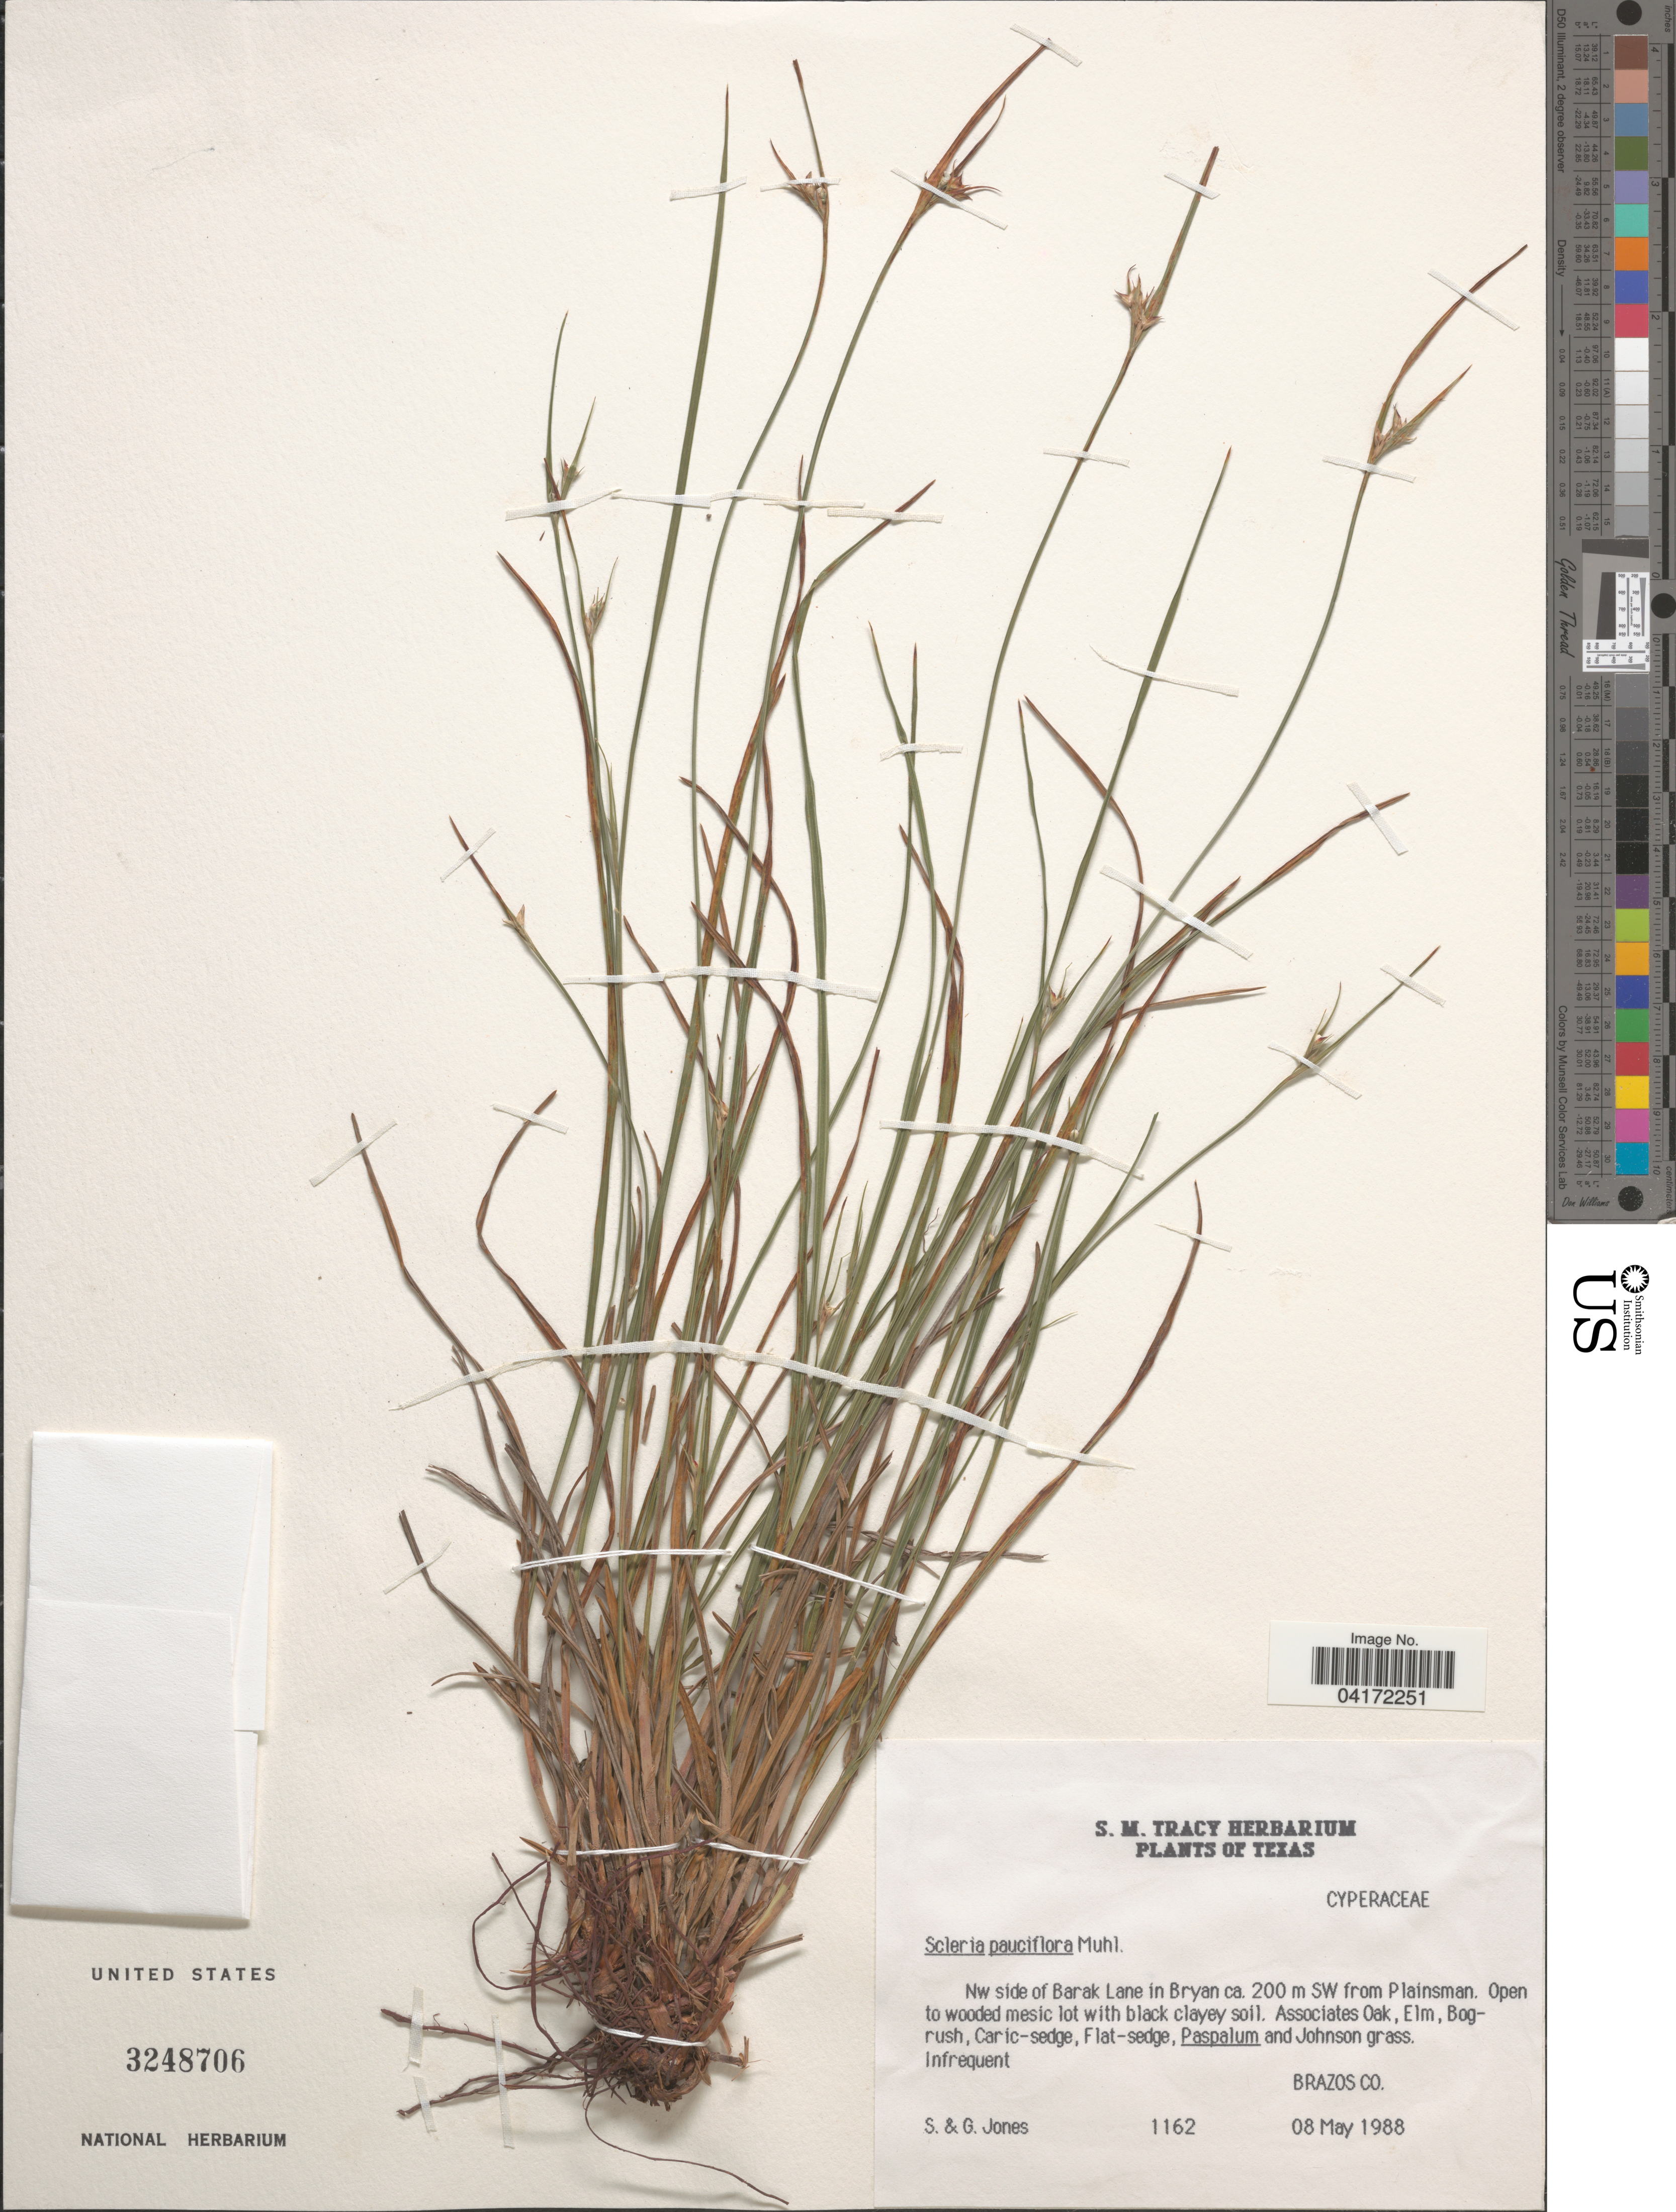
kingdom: Plantae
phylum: Tracheophyta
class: Liliopsida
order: Poales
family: Cyperaceae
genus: Scleria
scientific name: Scleria pauciflora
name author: Muhl. ex Willd.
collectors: S. Jones & G. Jones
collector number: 1162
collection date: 1988-05-08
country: United States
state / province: Texas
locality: Nw side of Barak Lane in Bryan ca. 200 m SW from Plainsman. Brazos Co.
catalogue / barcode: US 3248706